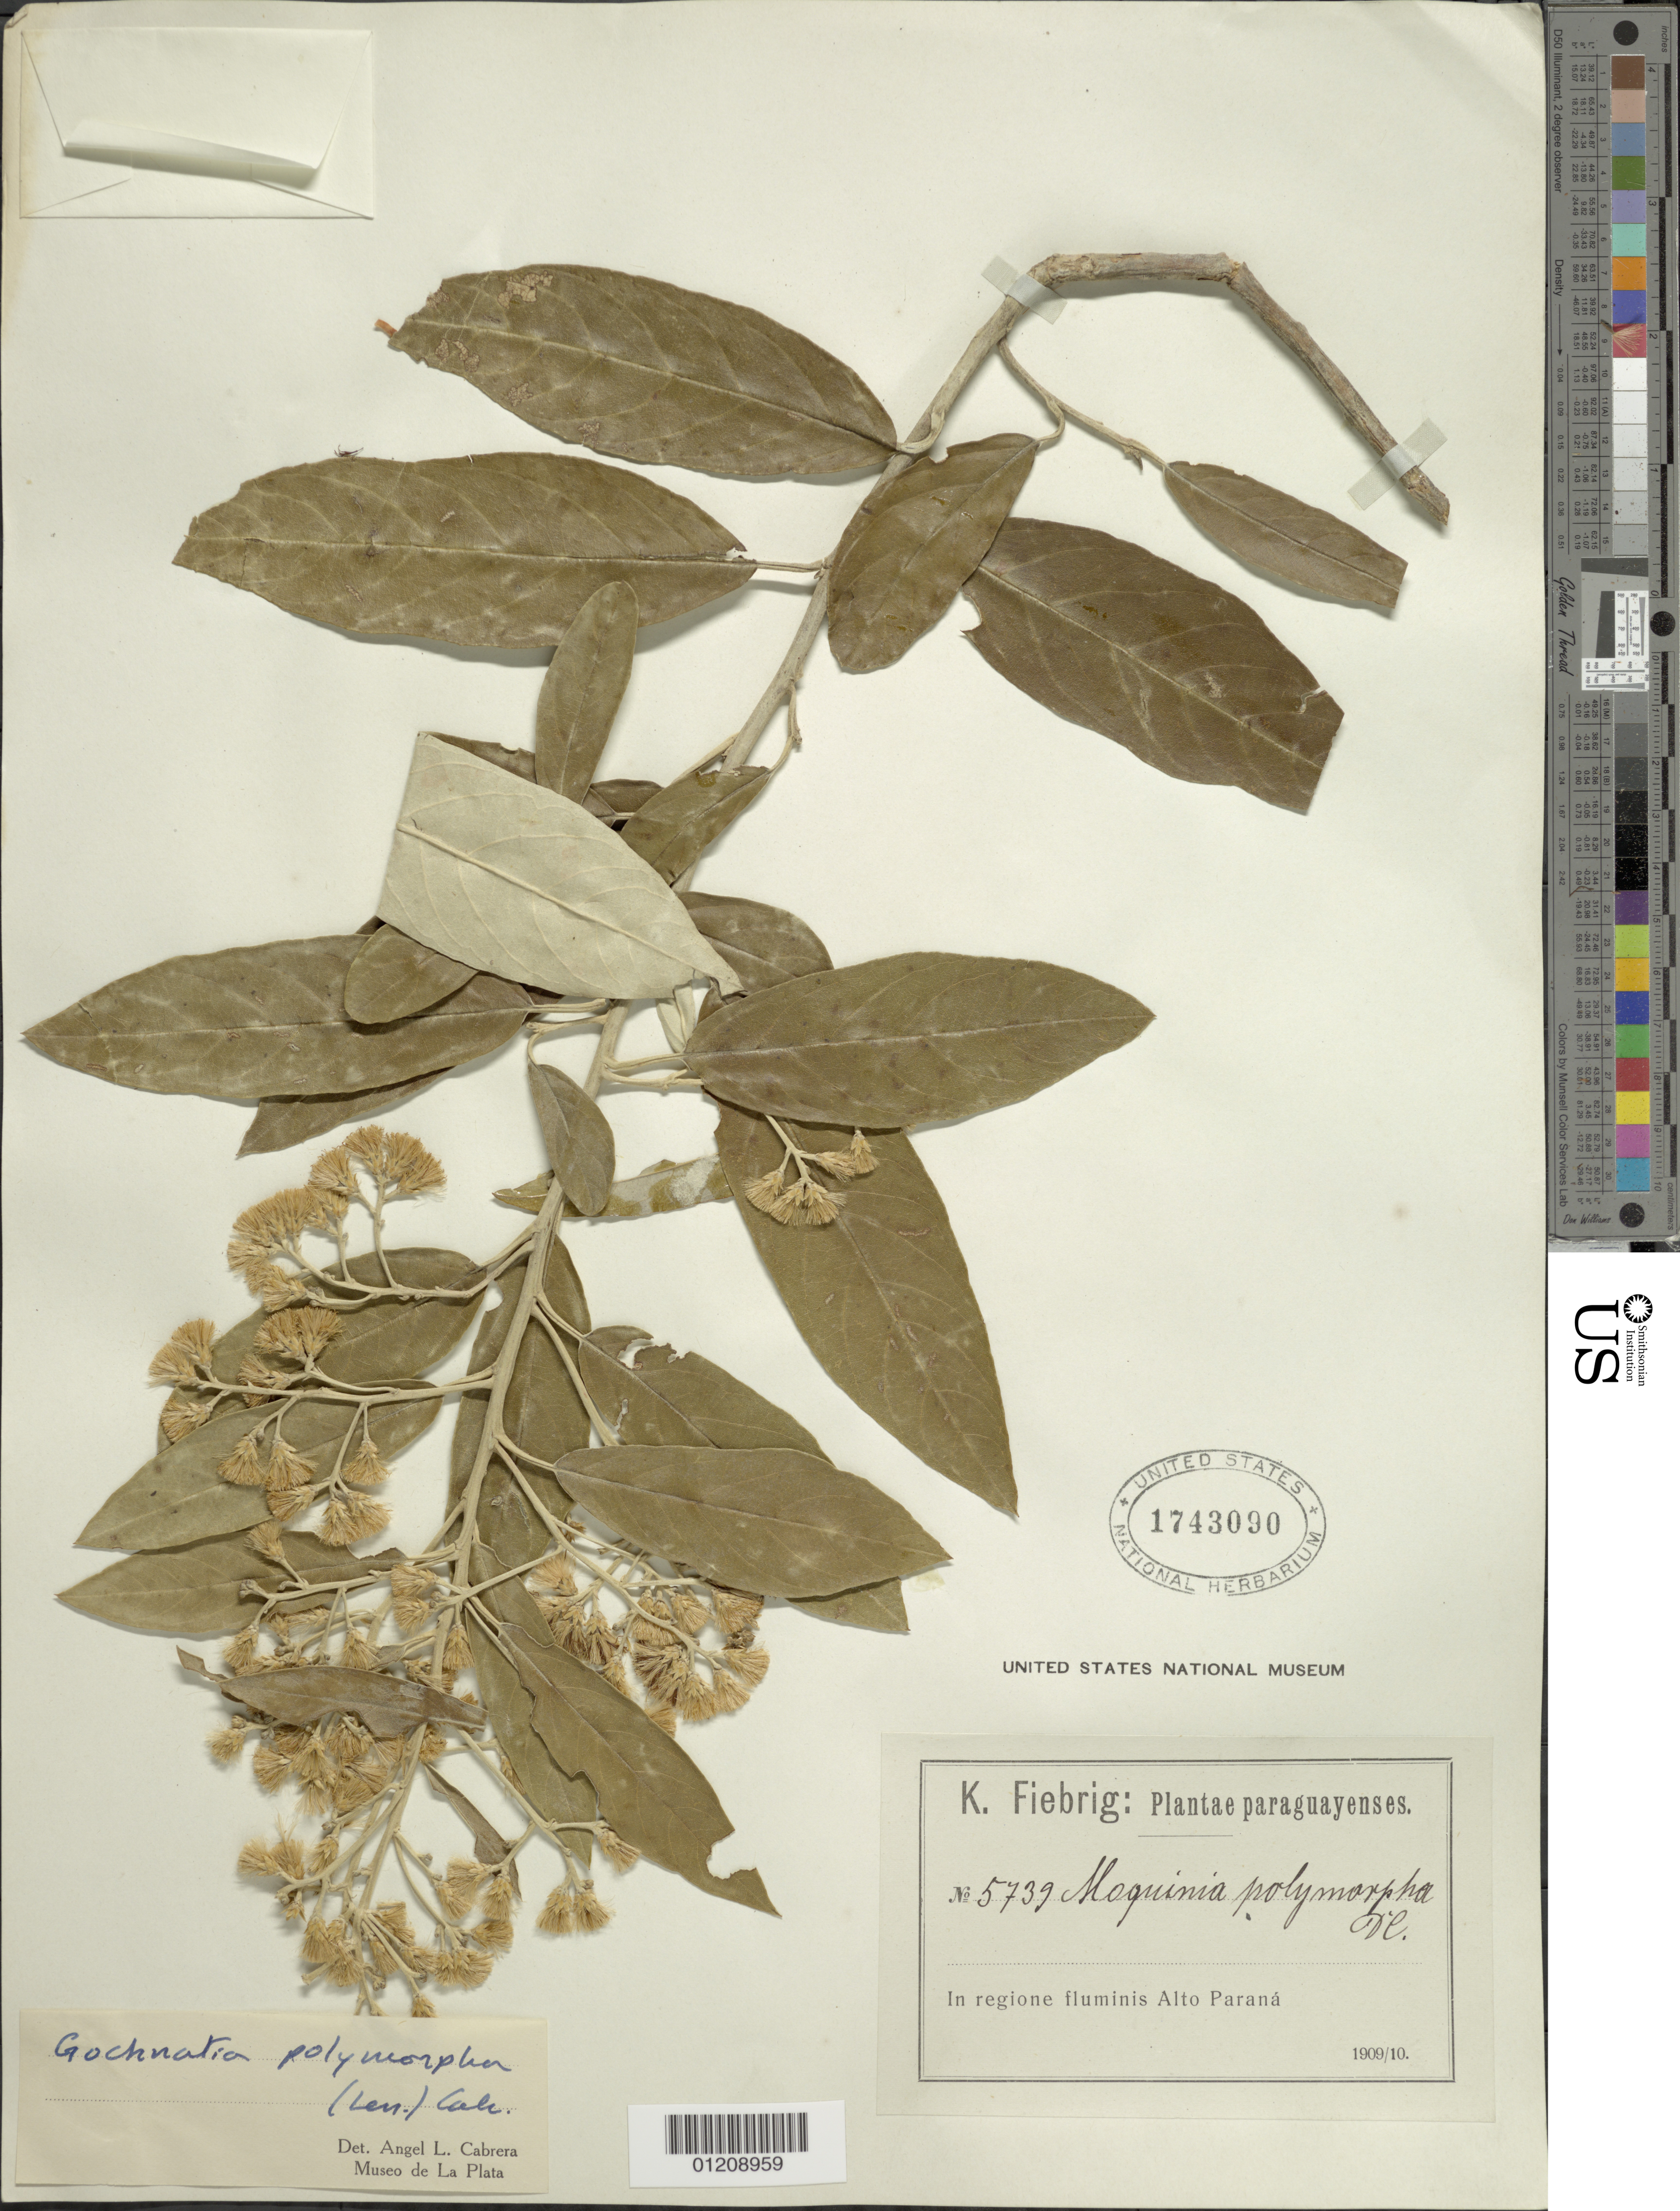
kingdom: Plantae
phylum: Tracheophyta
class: Magnoliopsida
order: Asterales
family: Asteraceae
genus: Moquiniastrum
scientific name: Moquiniastrum polymorphum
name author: (Less.) G. Sancho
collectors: K. Fiebrig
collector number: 5739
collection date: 1909/1910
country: Paraguay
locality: in regione fluminis Alto Parana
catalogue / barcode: US 1743090